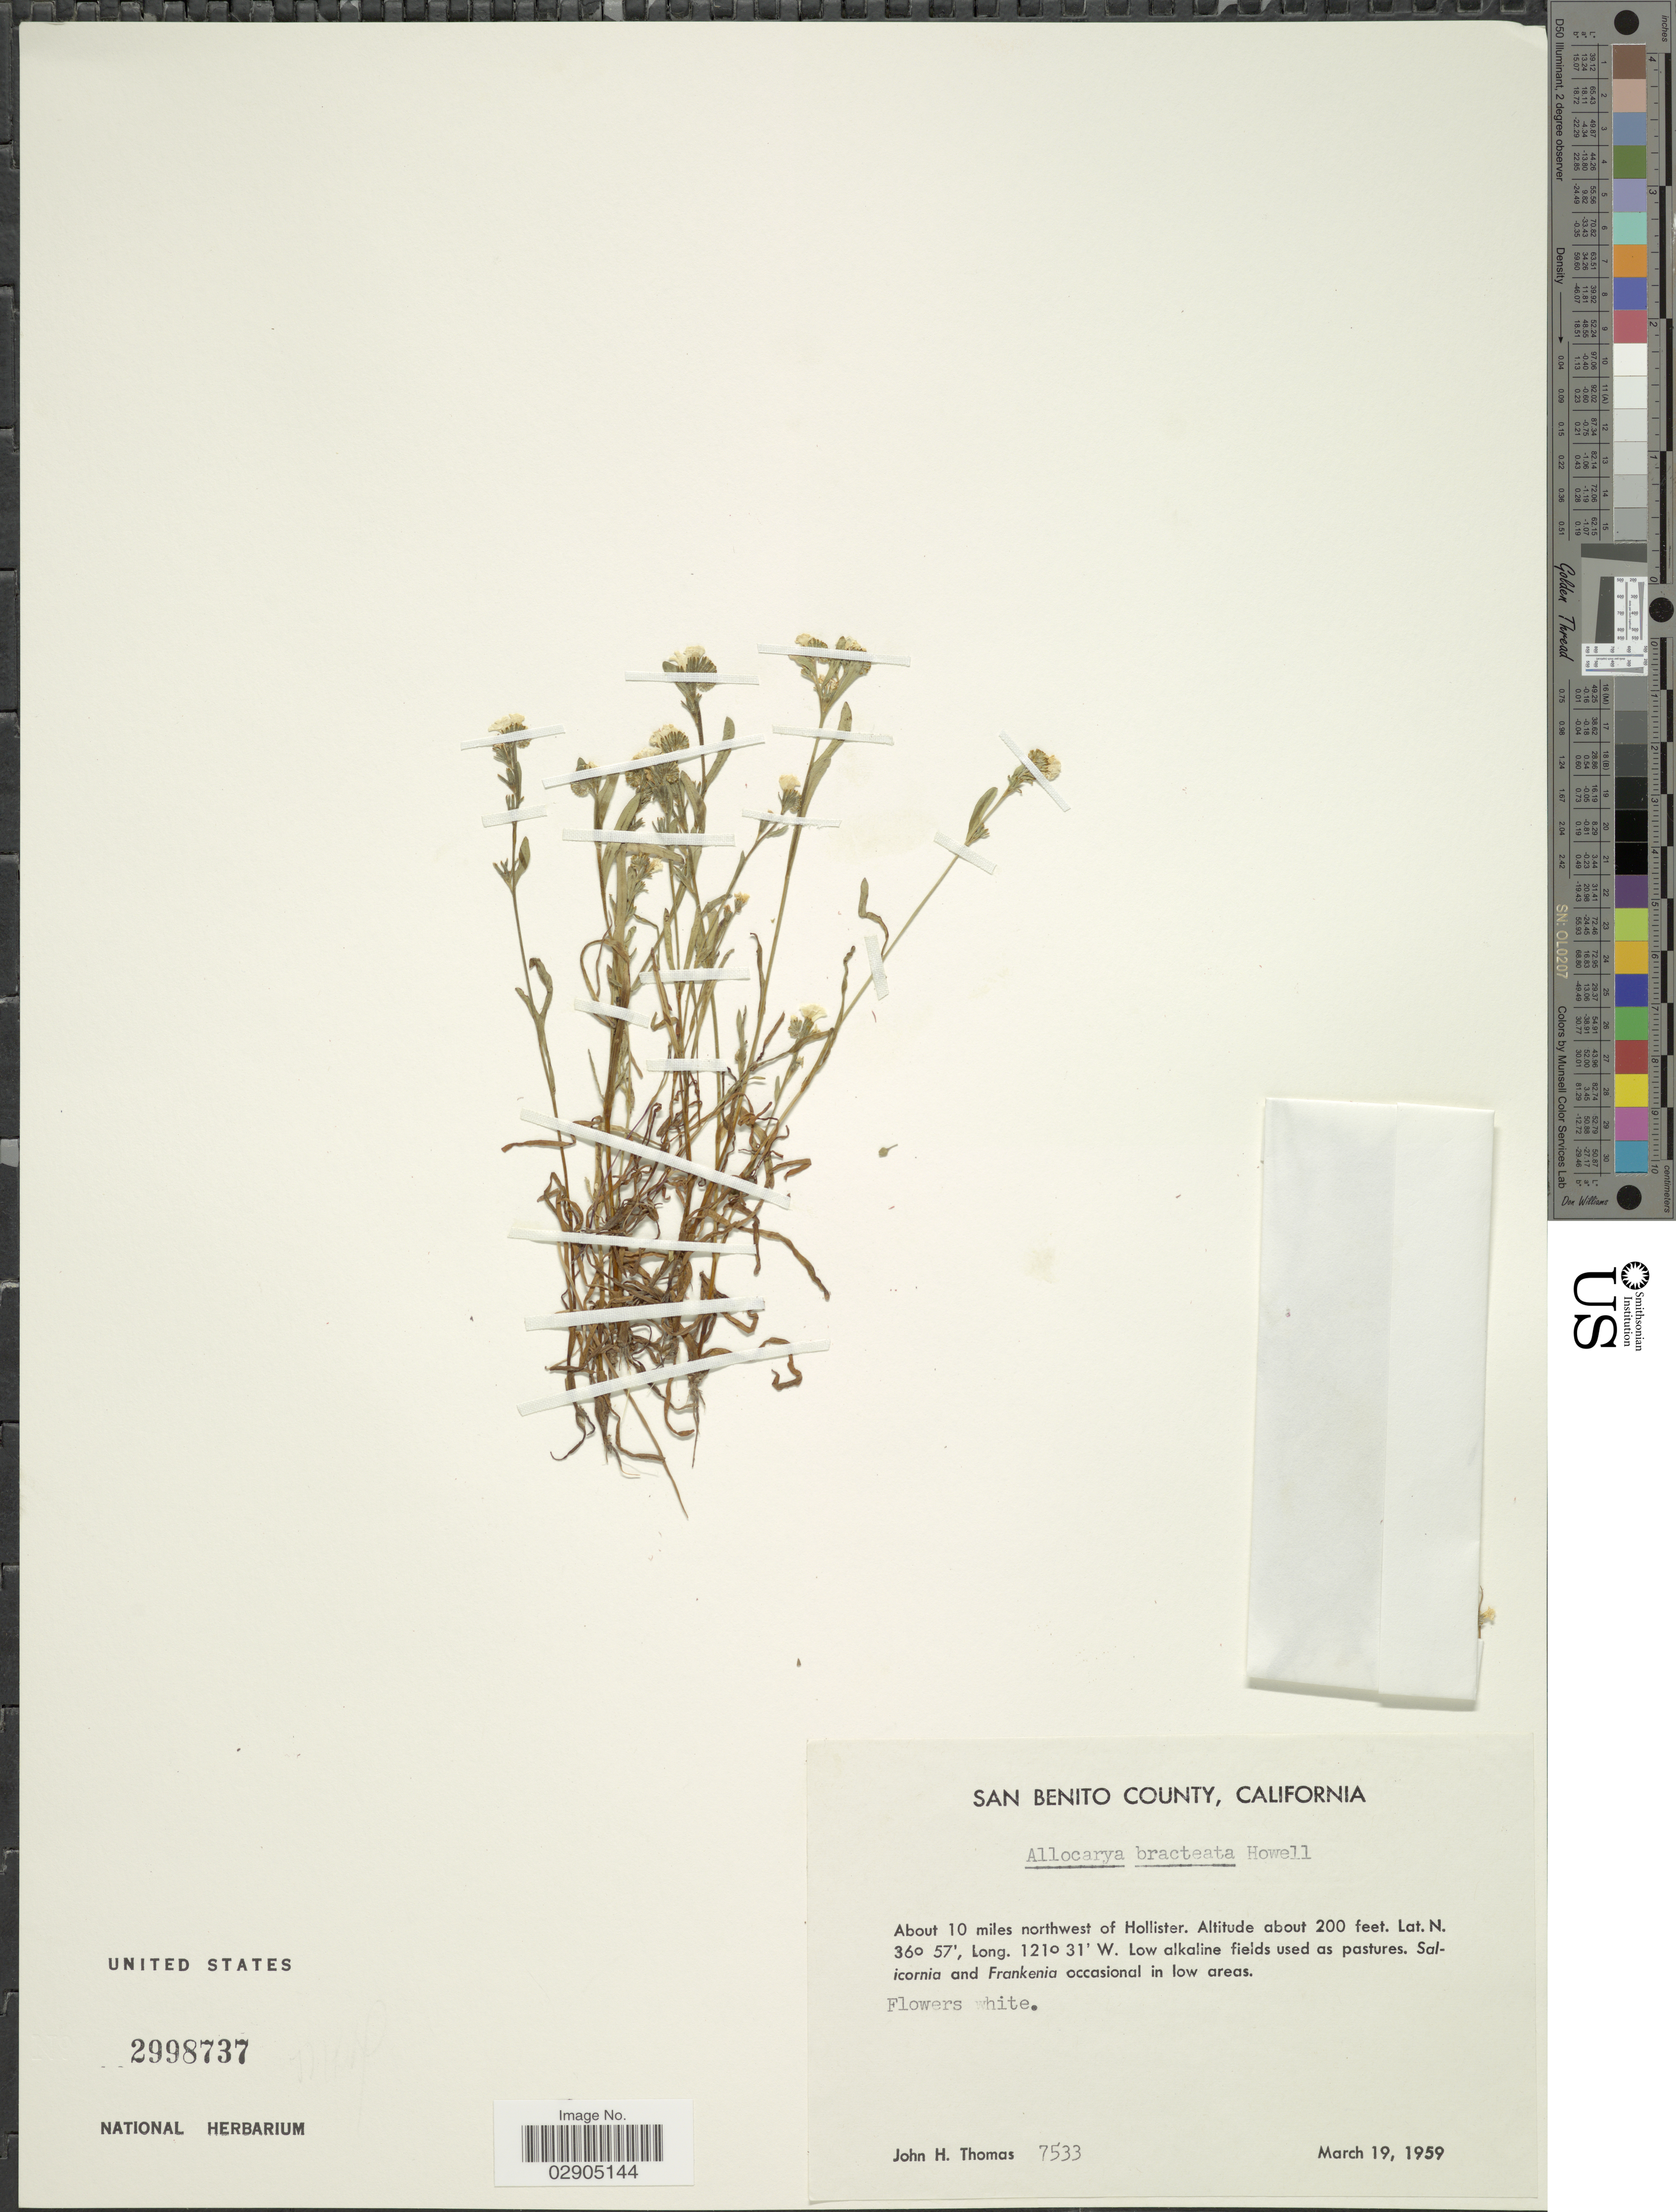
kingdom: Plantae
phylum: Tracheophyta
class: Magnoliopsida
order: Boraginales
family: Boraginaceae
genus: Allocarya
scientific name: Allocarya bracteata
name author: Howell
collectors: J. H. Thomas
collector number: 7533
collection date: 1959-03-19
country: United States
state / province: California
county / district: San Benito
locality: San Benito County. About 11 miles northwest of Hollister.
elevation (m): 61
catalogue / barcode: US 2998737